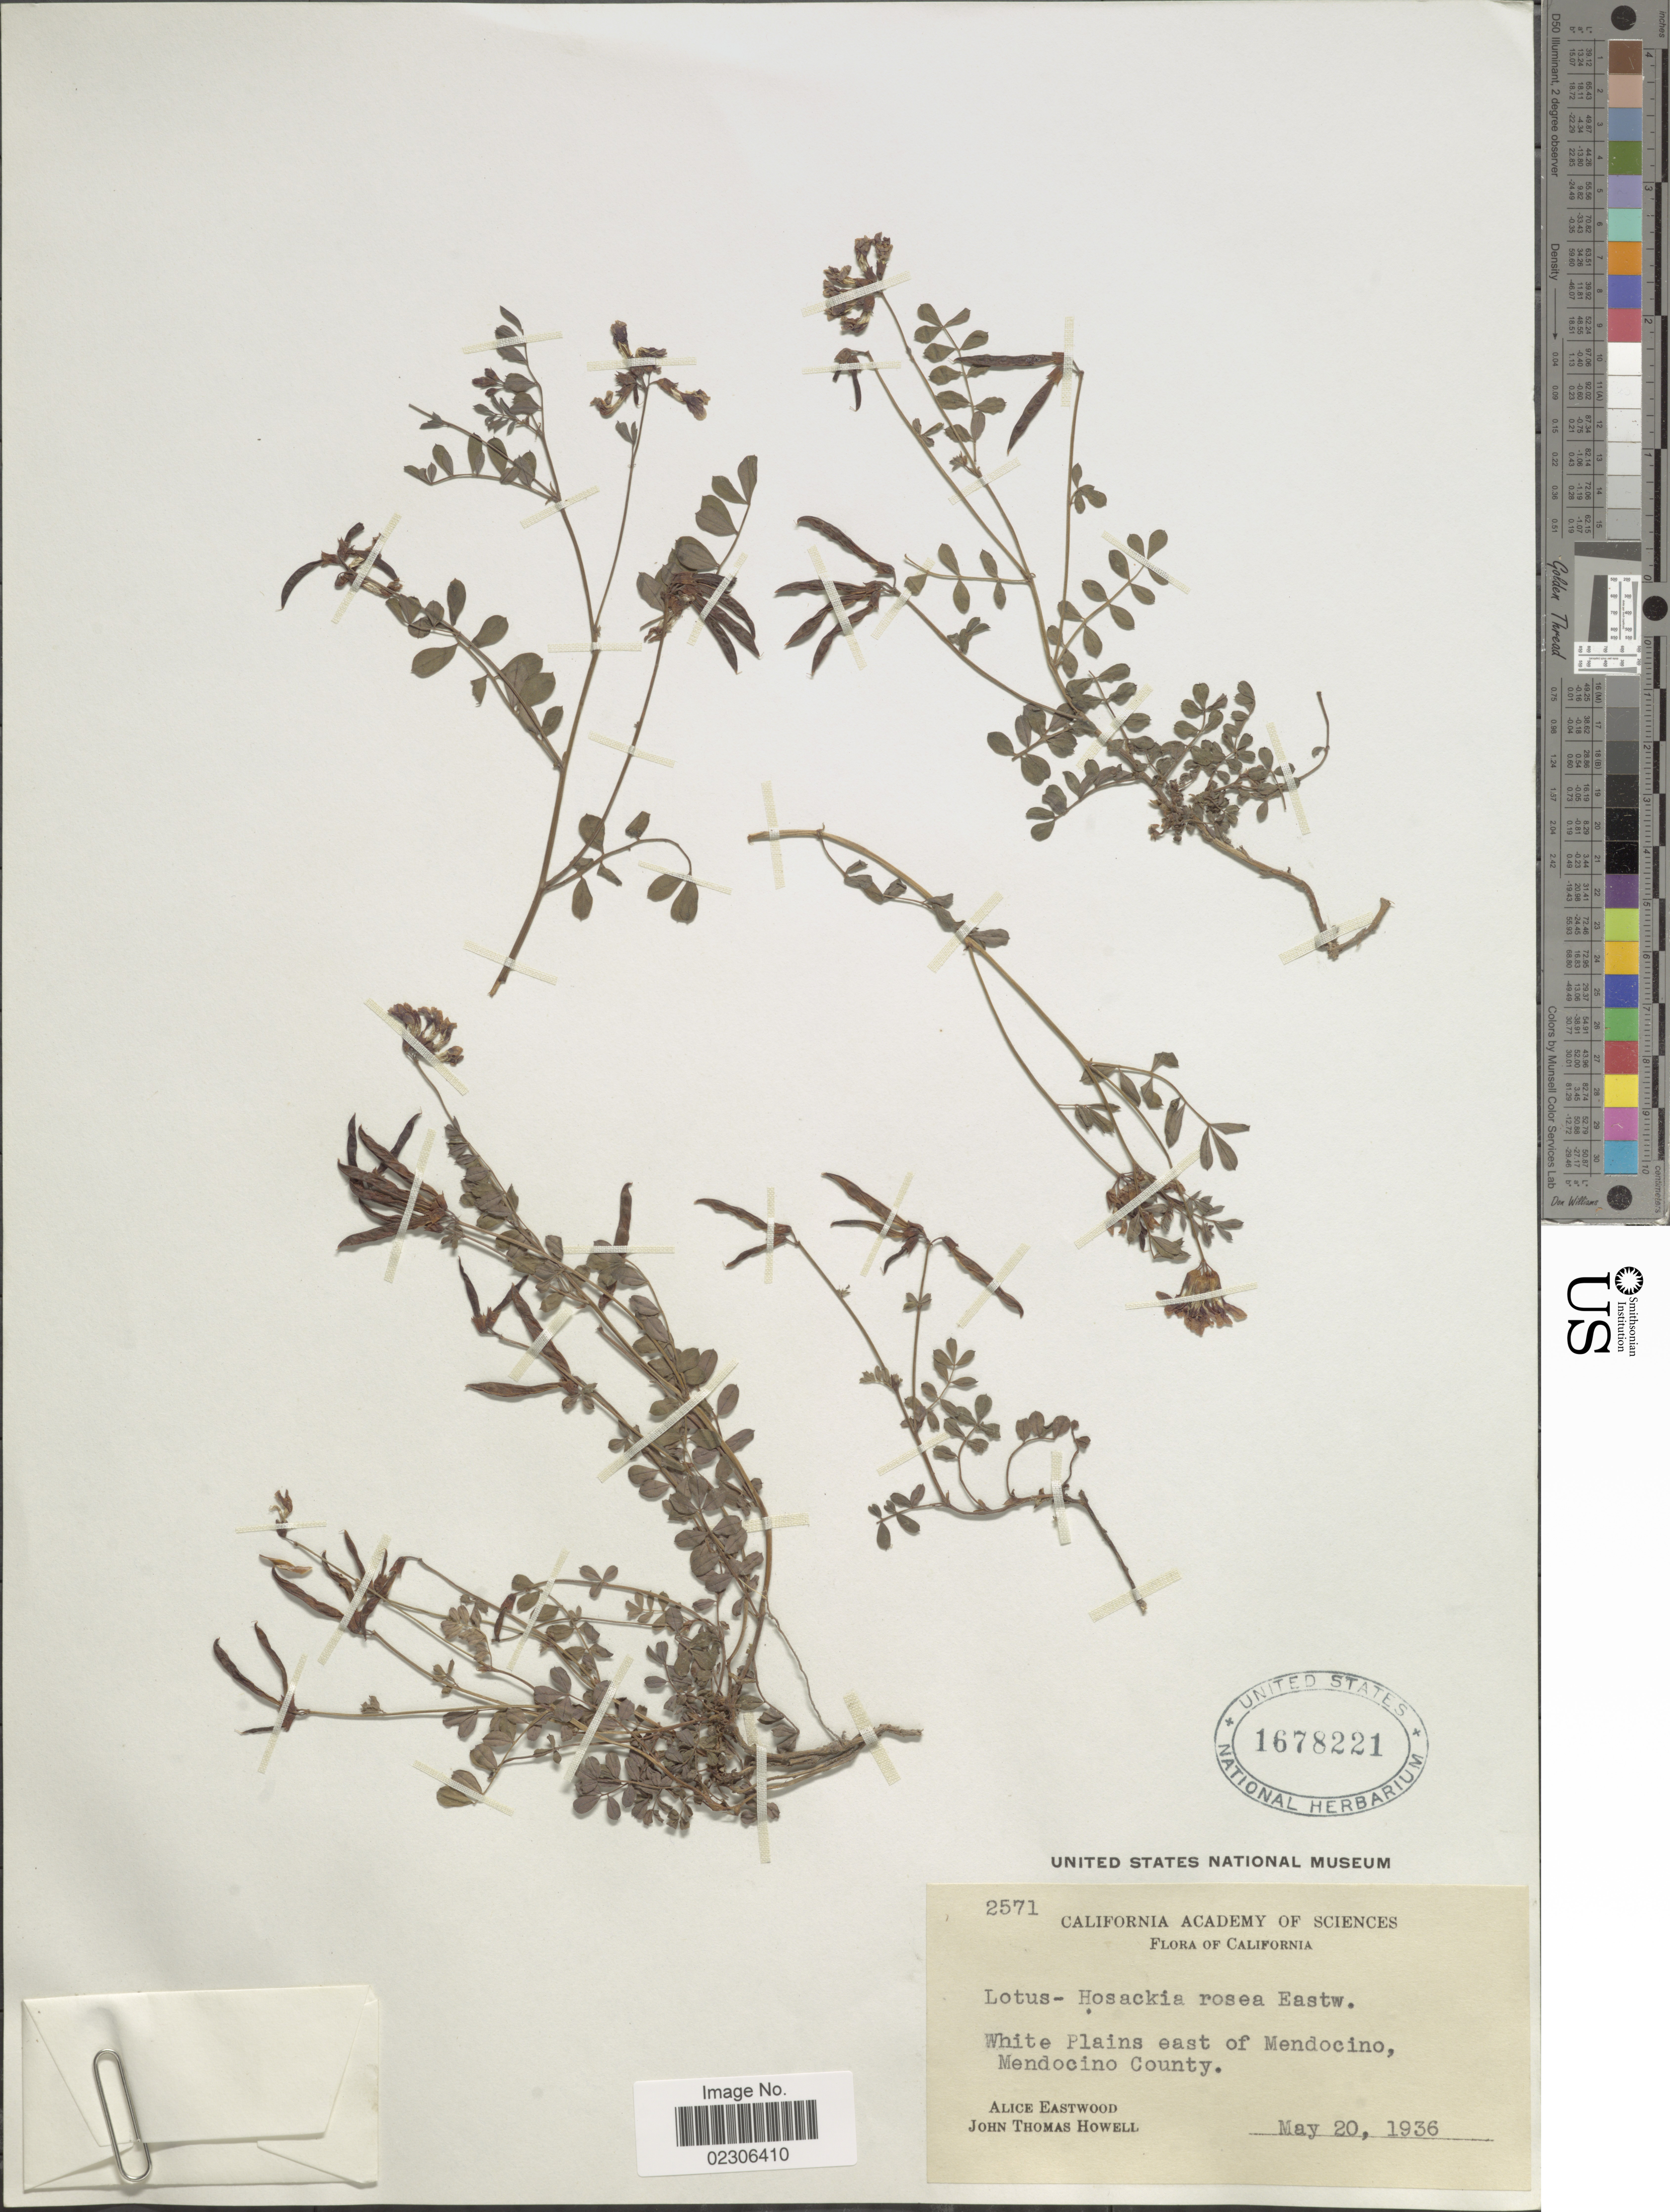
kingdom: Plantae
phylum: Tracheophyta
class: Magnoliopsida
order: Fabales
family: Fabaceae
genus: Lotus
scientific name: Lotus sp.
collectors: A. Eastwood & J. T. Howell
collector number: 2571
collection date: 1936-05-20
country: United States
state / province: California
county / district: Mendocino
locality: White Plains east of Mendocino, Mendocino County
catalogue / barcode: US 1678221